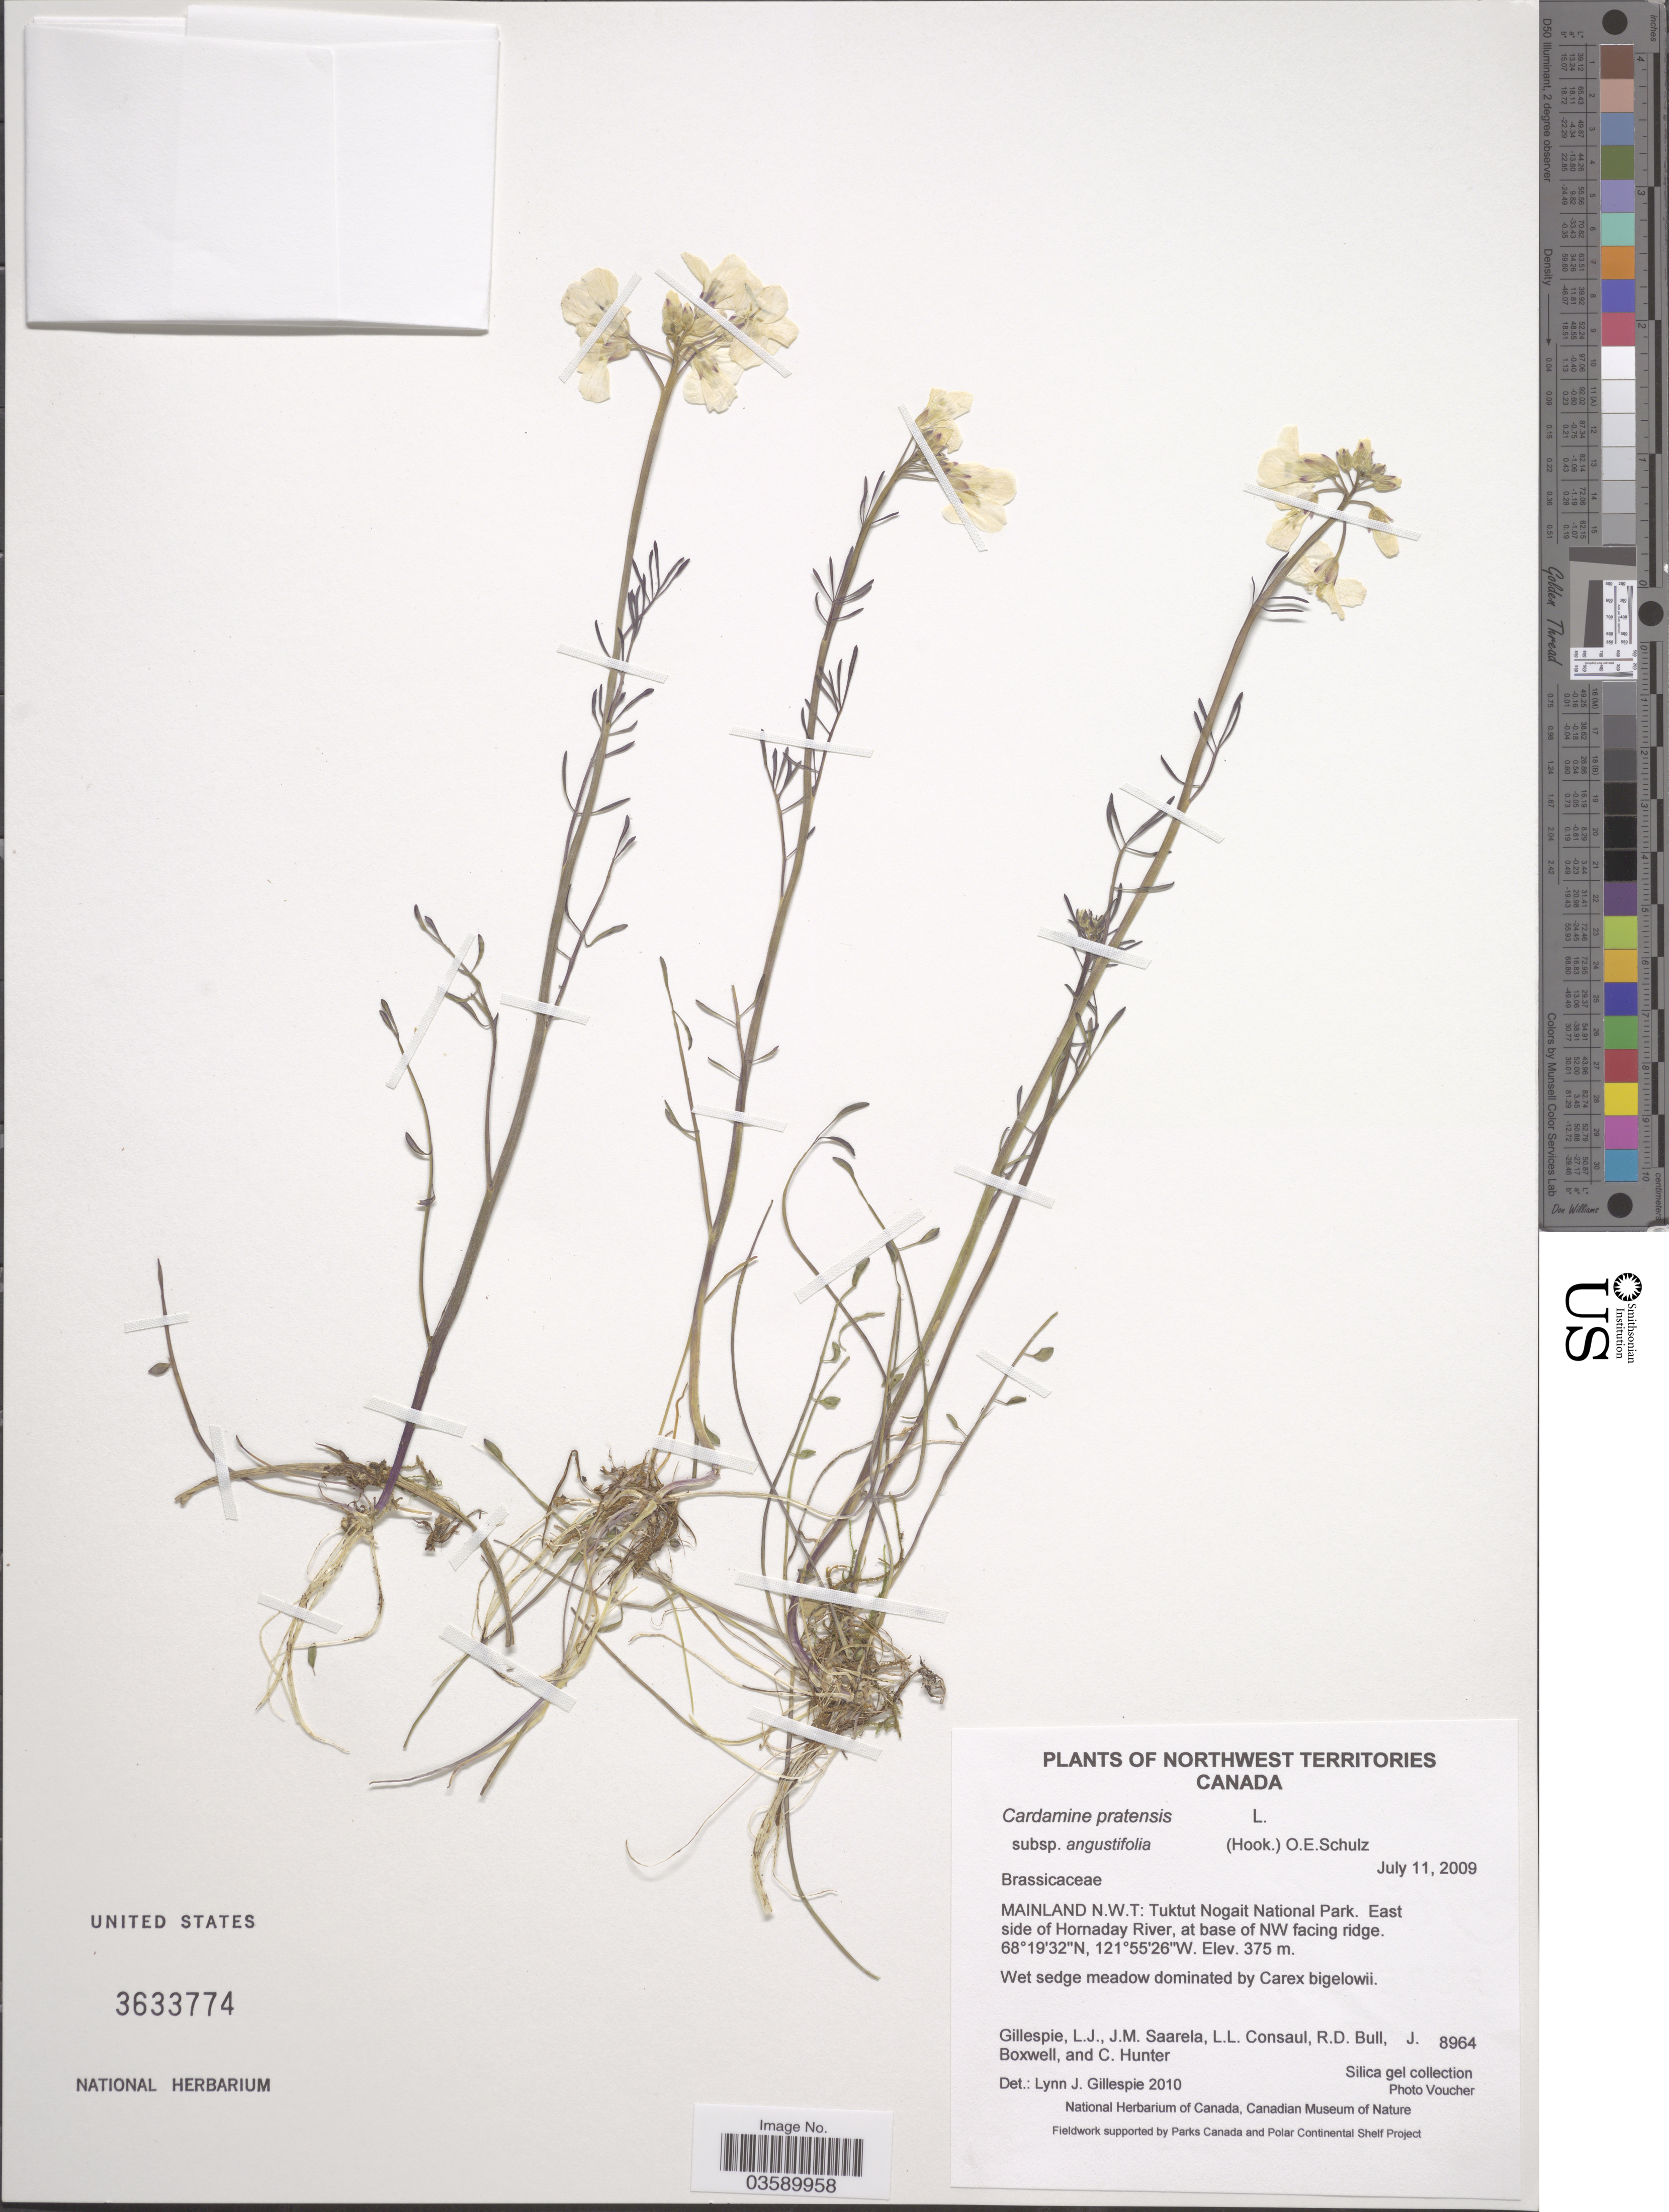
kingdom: Plantae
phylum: Tracheophyta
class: Magnoliopsida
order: Brassicales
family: Brassicaceae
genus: Cardamine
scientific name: Cardamine pratensis subsp. angustifolia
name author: (Hook.) O.E. Schulz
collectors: L. Gillespie, J. Saarela, L. Consaul, R. Bull & et al.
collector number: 8964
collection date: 2009-07-11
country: Canada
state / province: Northwest Territories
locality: Mainland N.W.T.: Tuktut Nogait National Park. East side of Hornaday River, at base of NW facing ridge.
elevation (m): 375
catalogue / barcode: US 3633774